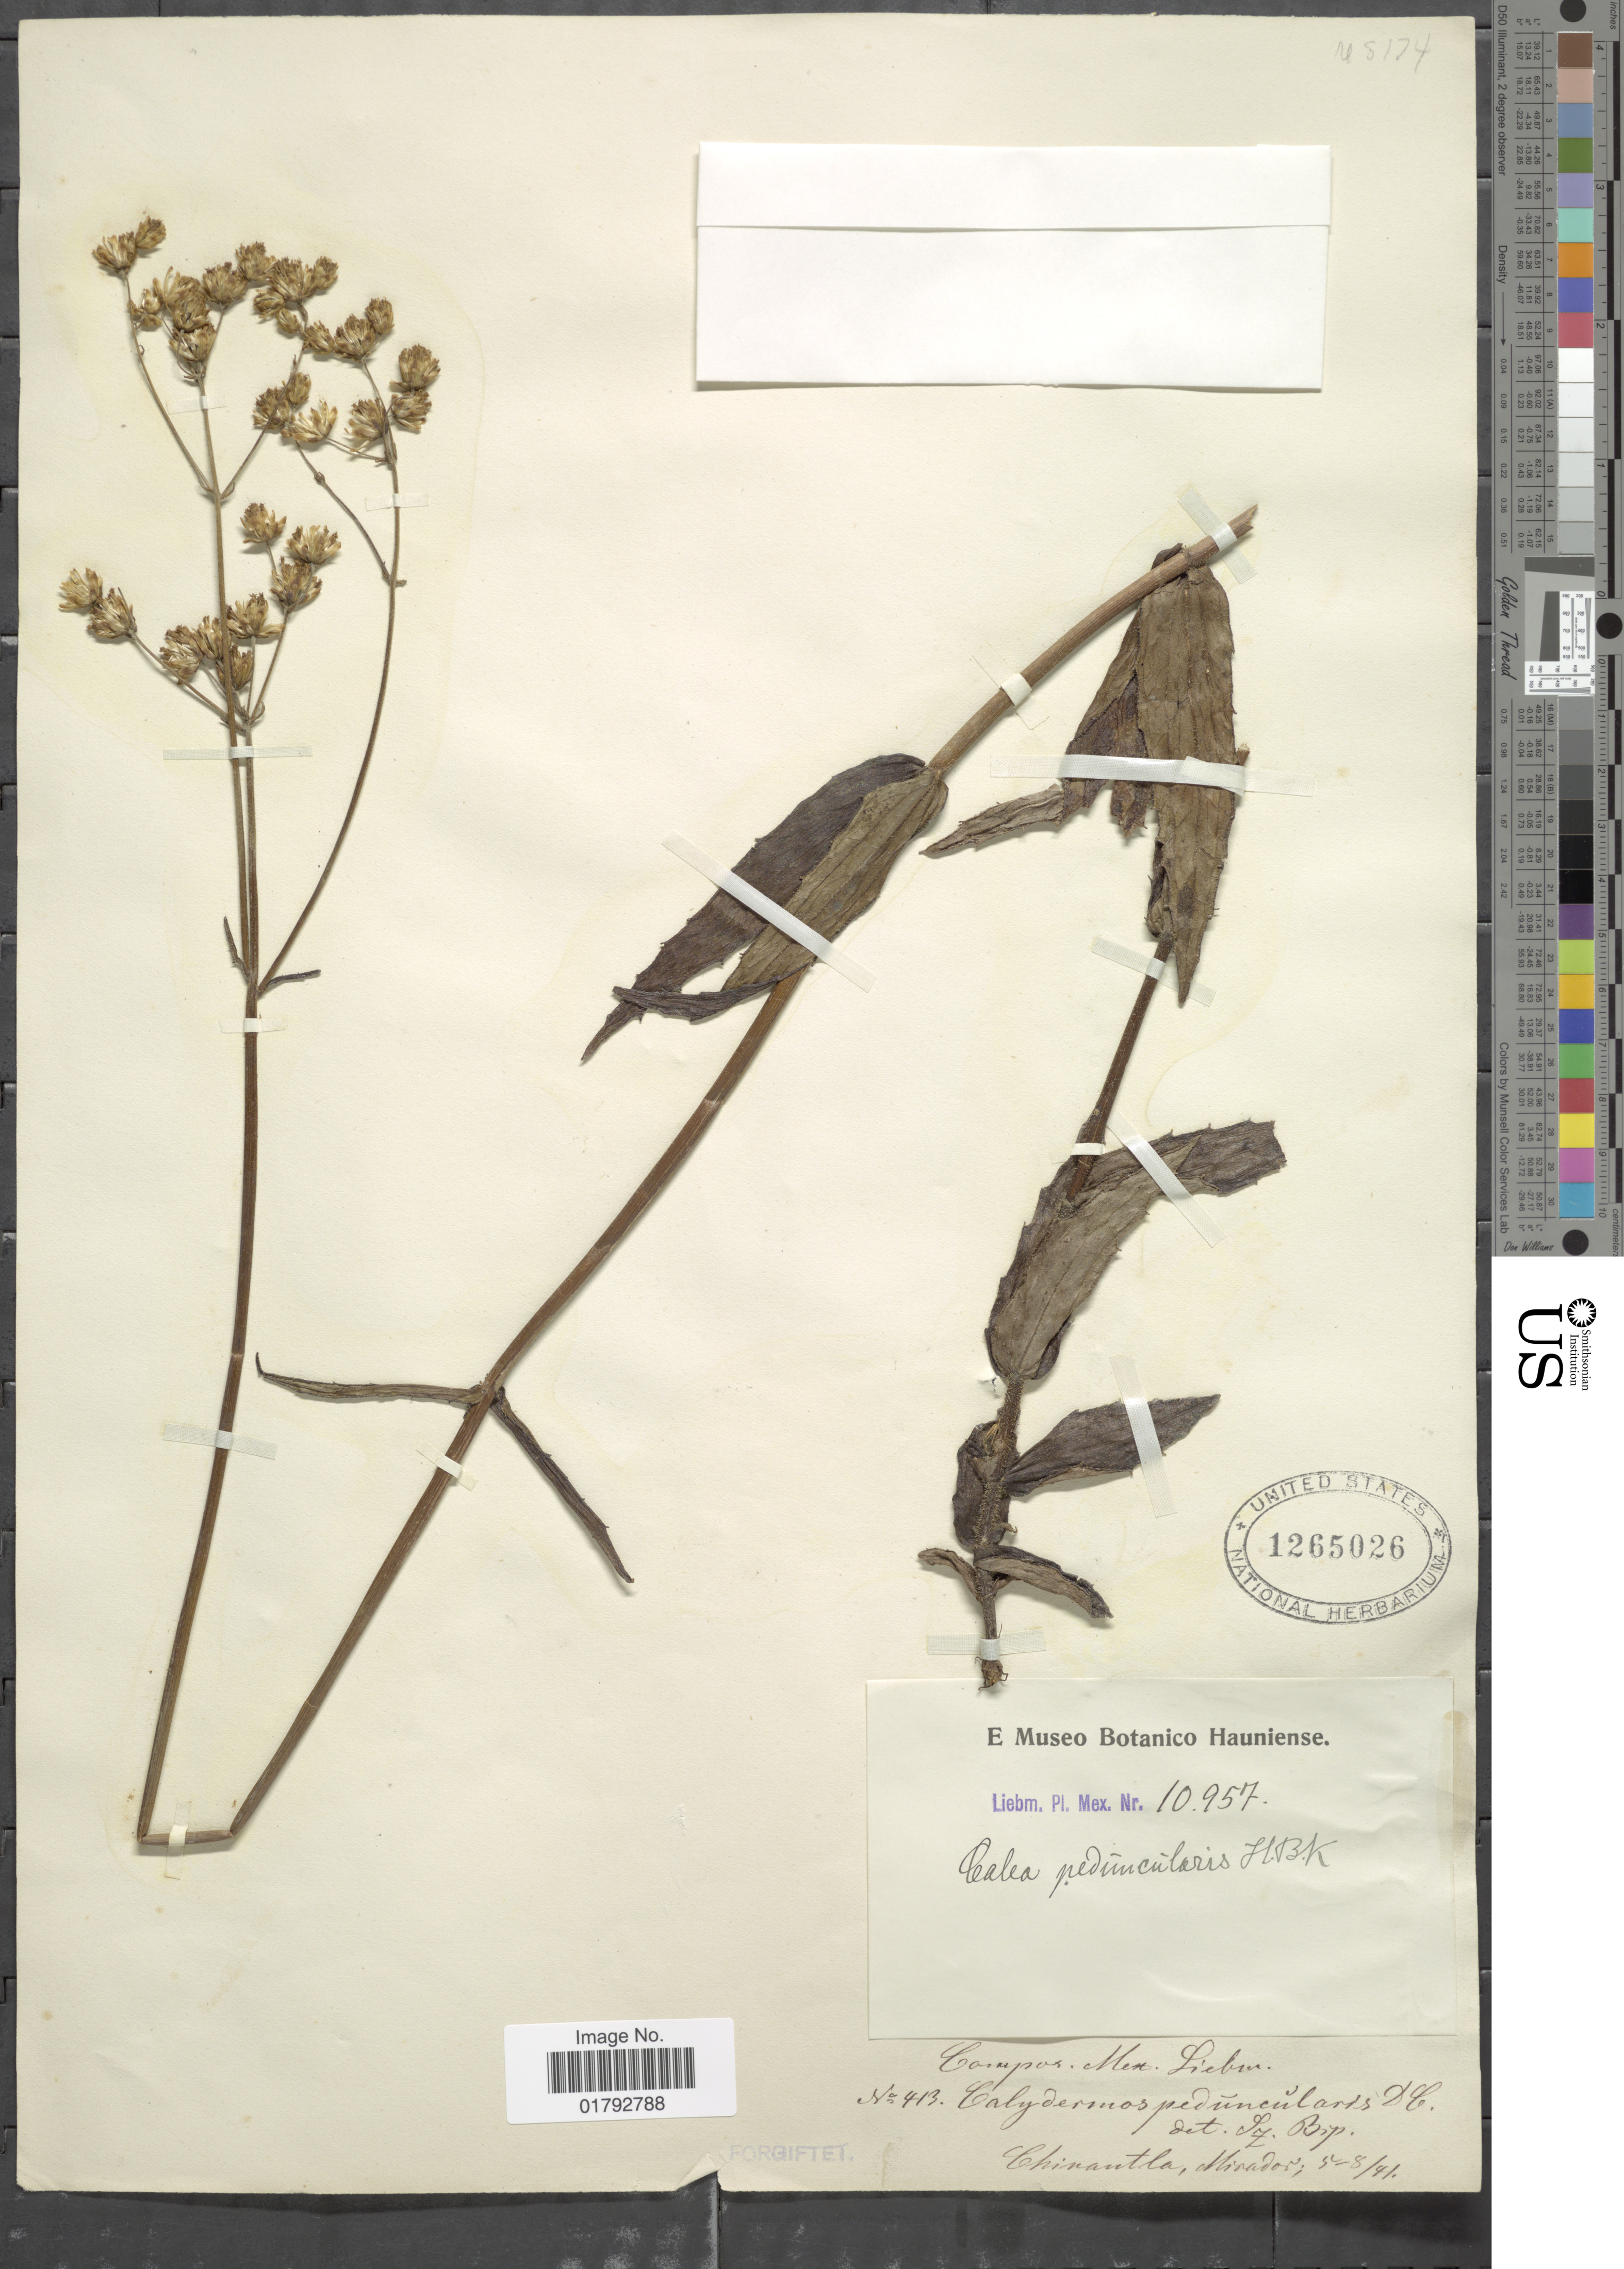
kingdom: Plantae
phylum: Tracheophyta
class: Magnoliopsida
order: Asterales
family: Asteraceae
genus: Alloispermum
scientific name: Alloispermum scabrum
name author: (Lag.) H. Rob.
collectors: -. Lieberman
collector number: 413/10957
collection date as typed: Transcribed d/m/y: /5/41 to /8/41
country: Mexico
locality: Chinantla, Mirador.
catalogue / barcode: US 1265026